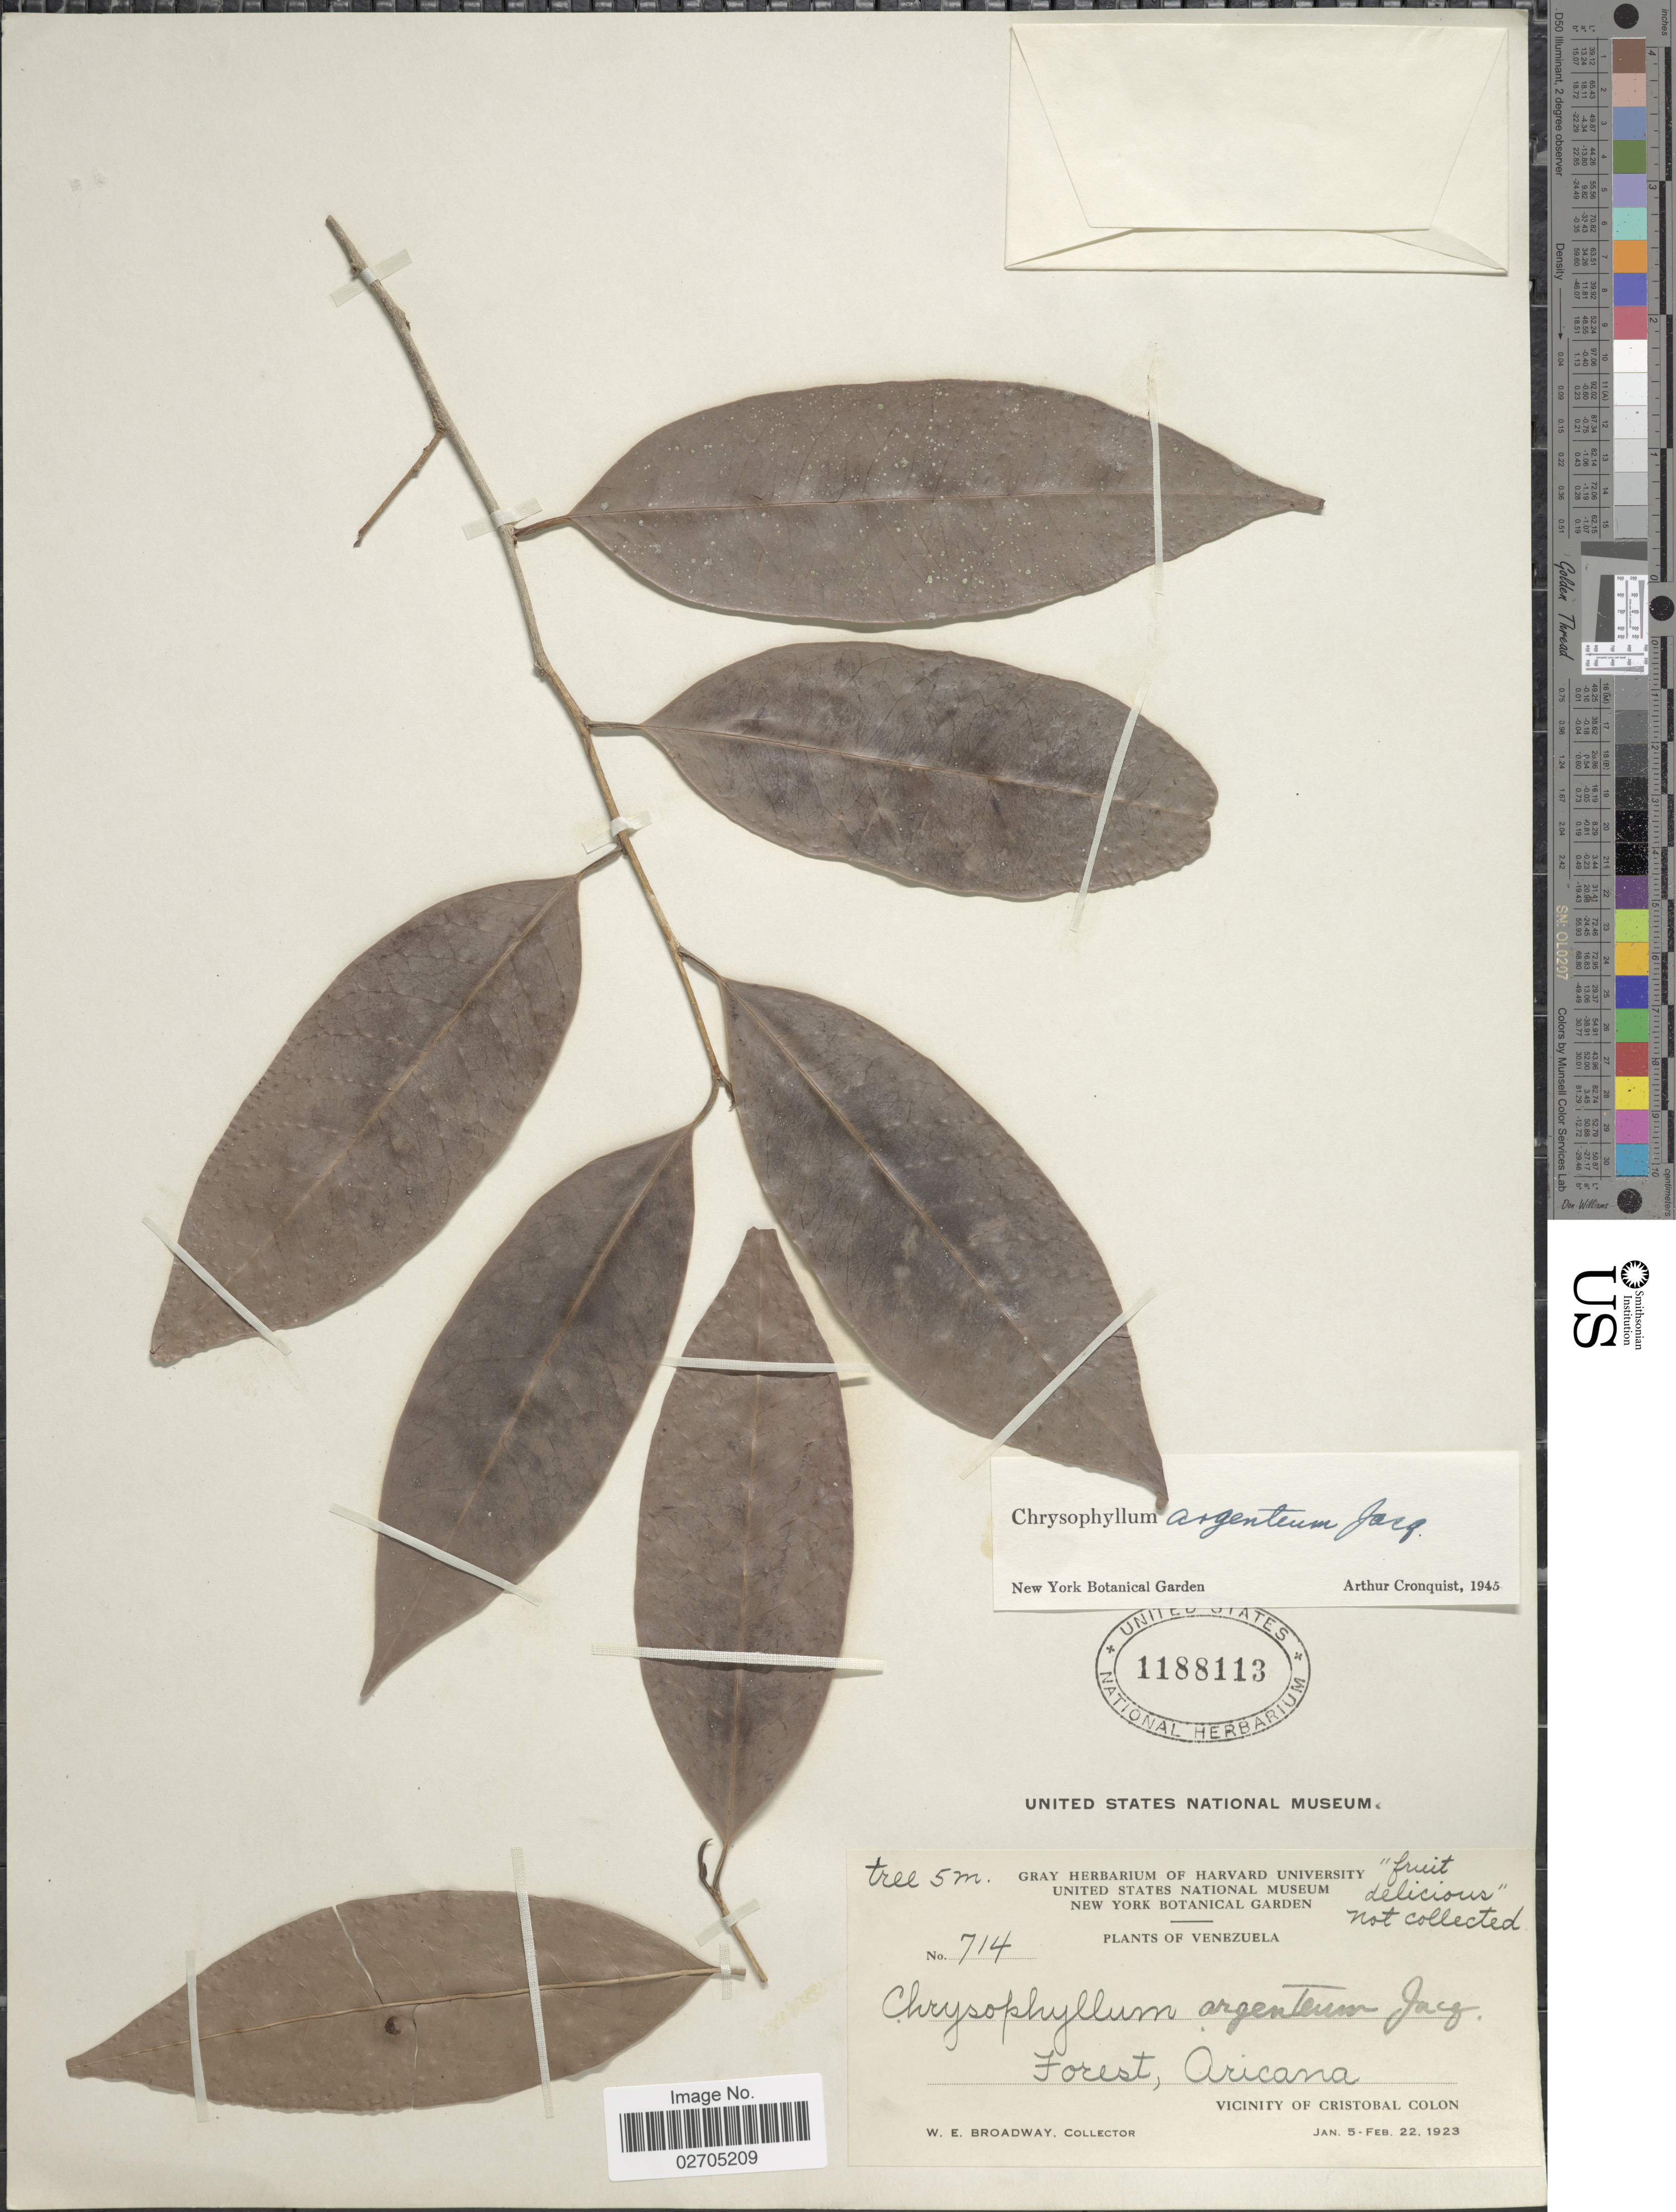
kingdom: Plantae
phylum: Tracheophyta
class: Magnoliopsida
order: Ericales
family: Sapotaceae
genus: Chrysophyllum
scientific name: Chrysophyllum argenteum subsp. argenteum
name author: Jacq.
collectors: W. E. Broadway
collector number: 714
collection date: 1923-01-05/1923-02-22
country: Venezuela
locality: Forest, Aricana, Vicinity of Cristobal Colon.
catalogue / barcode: US 1188113